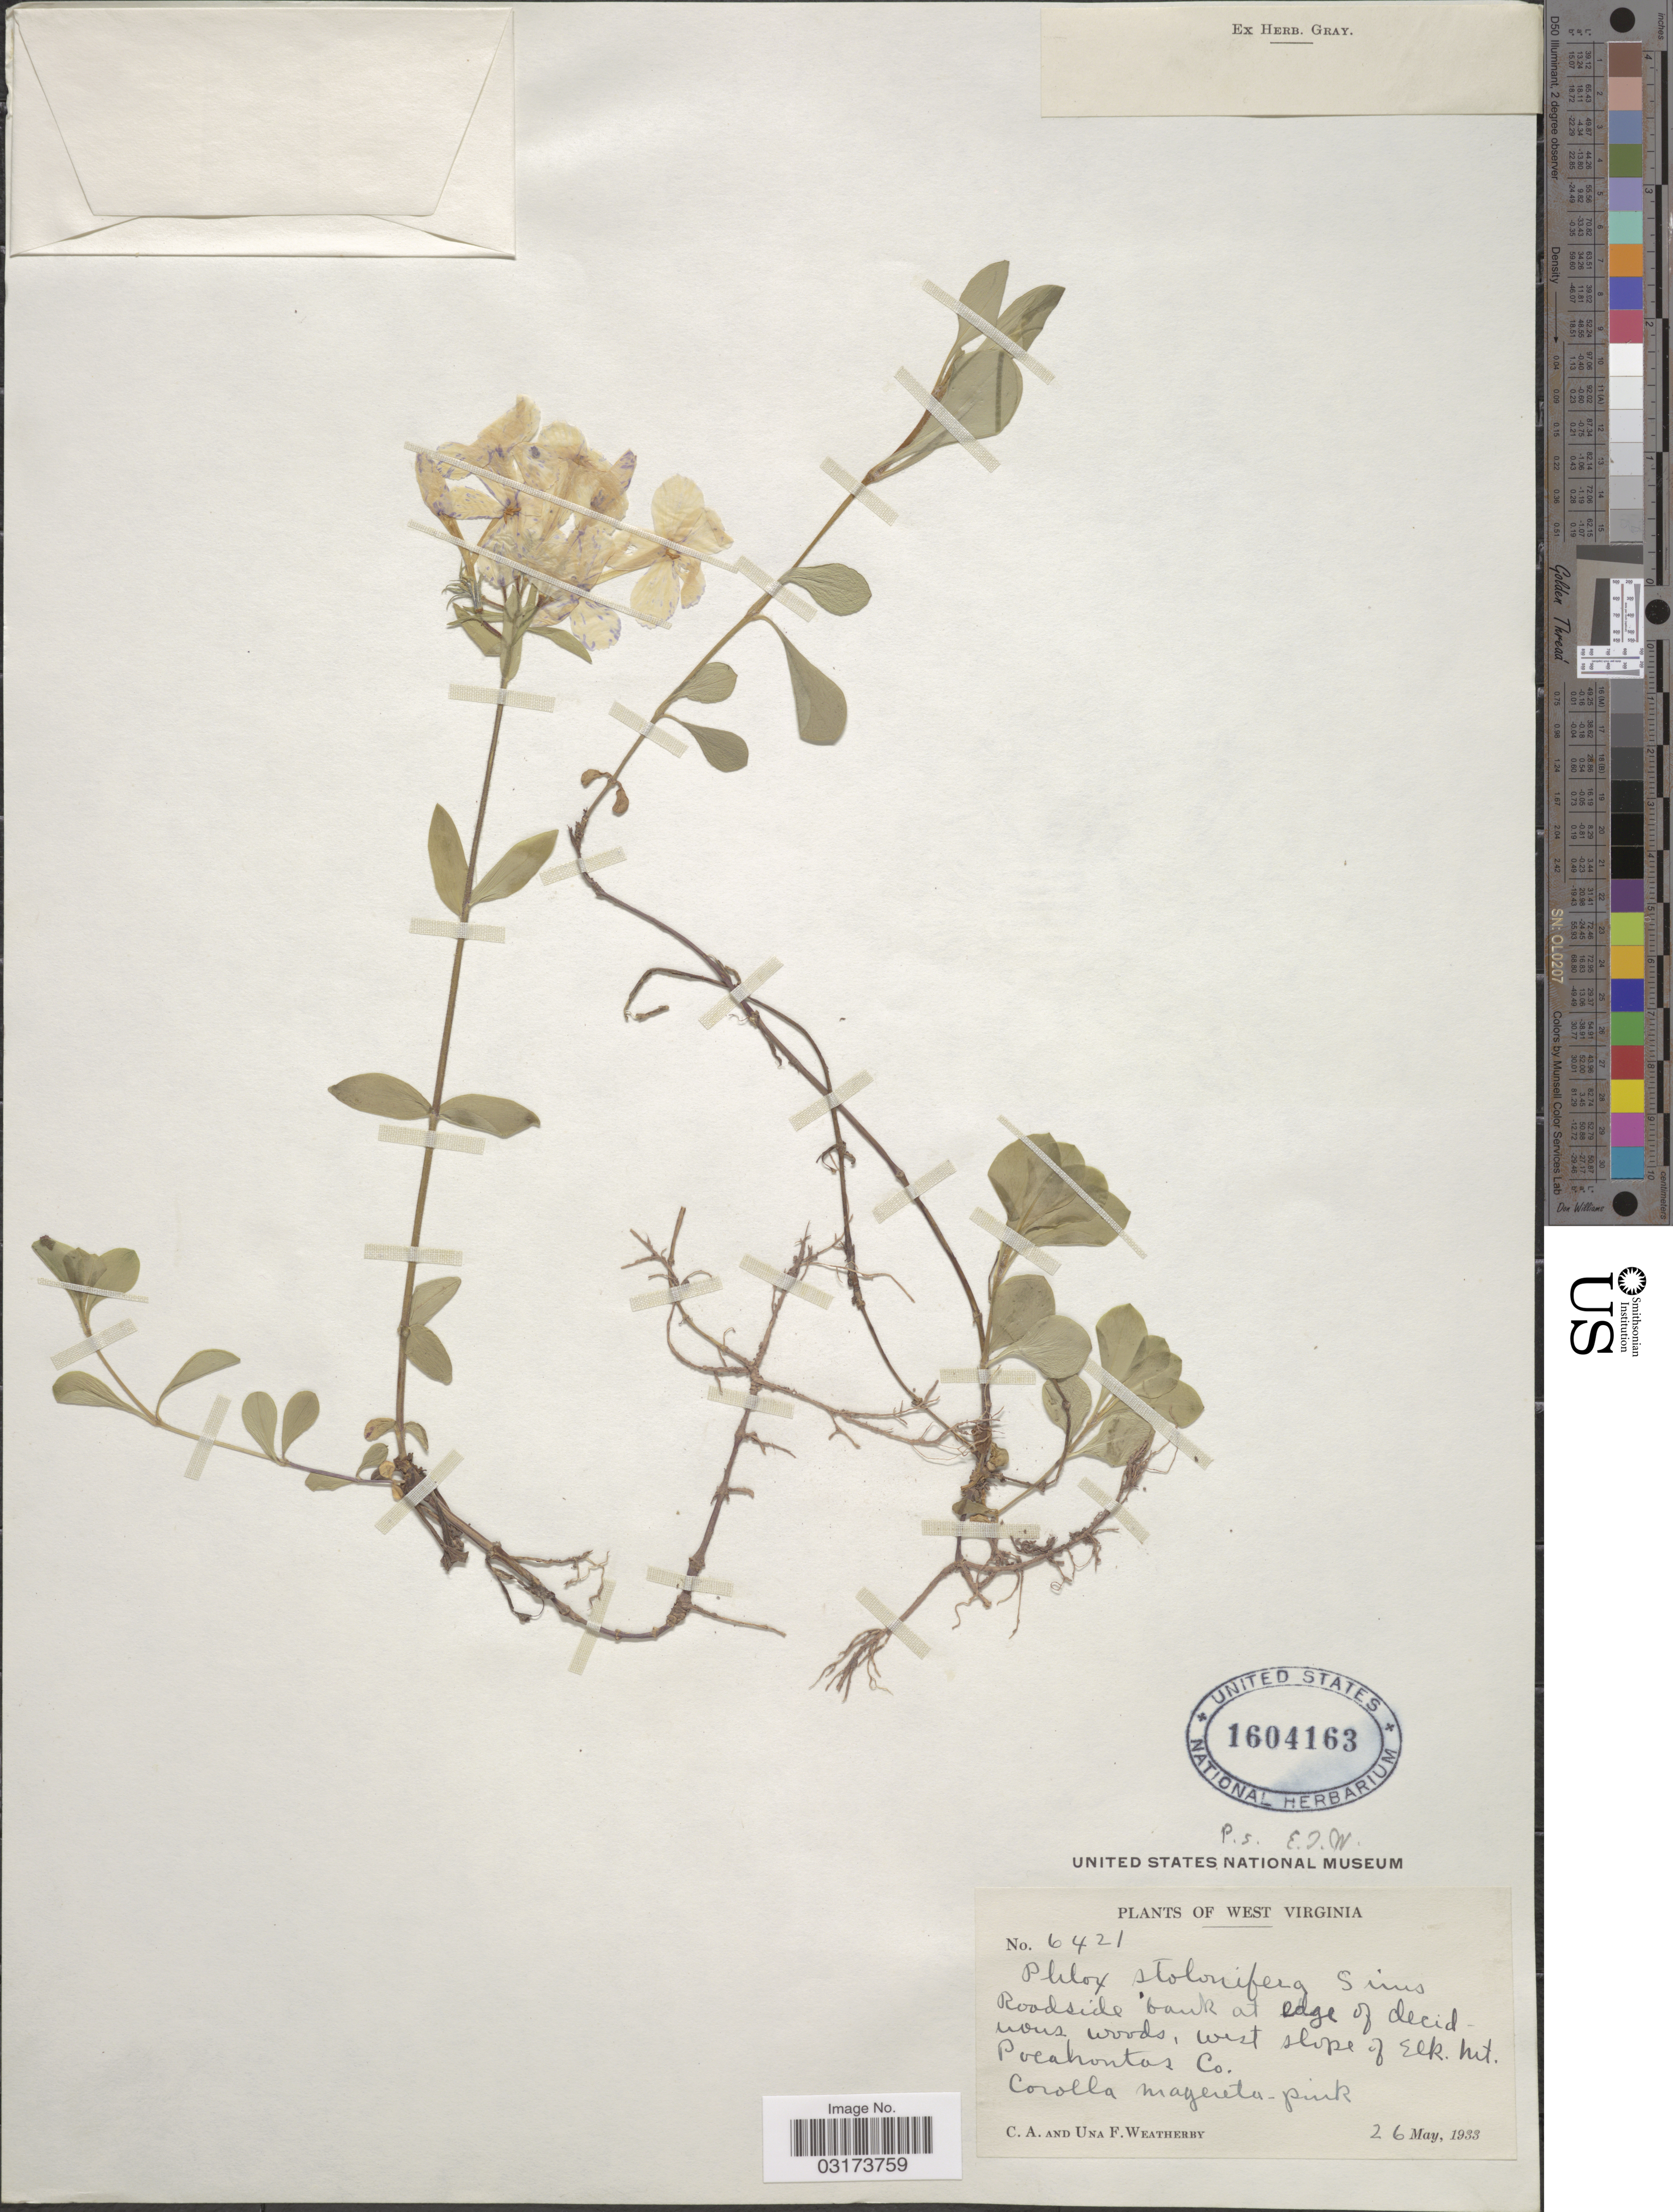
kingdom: Plantae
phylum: Tracheophyta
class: Magnoliopsida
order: Ericales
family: Polemoniaceae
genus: Phlox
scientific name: Phlox stolonifera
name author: Sims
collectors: C. A. Weatherby & U. Weatherby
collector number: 6421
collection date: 1933-05-26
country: United States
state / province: West Virginia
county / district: Pocahontas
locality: West slope of Elk Mt. Pocahontas Co.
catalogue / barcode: US 1604163